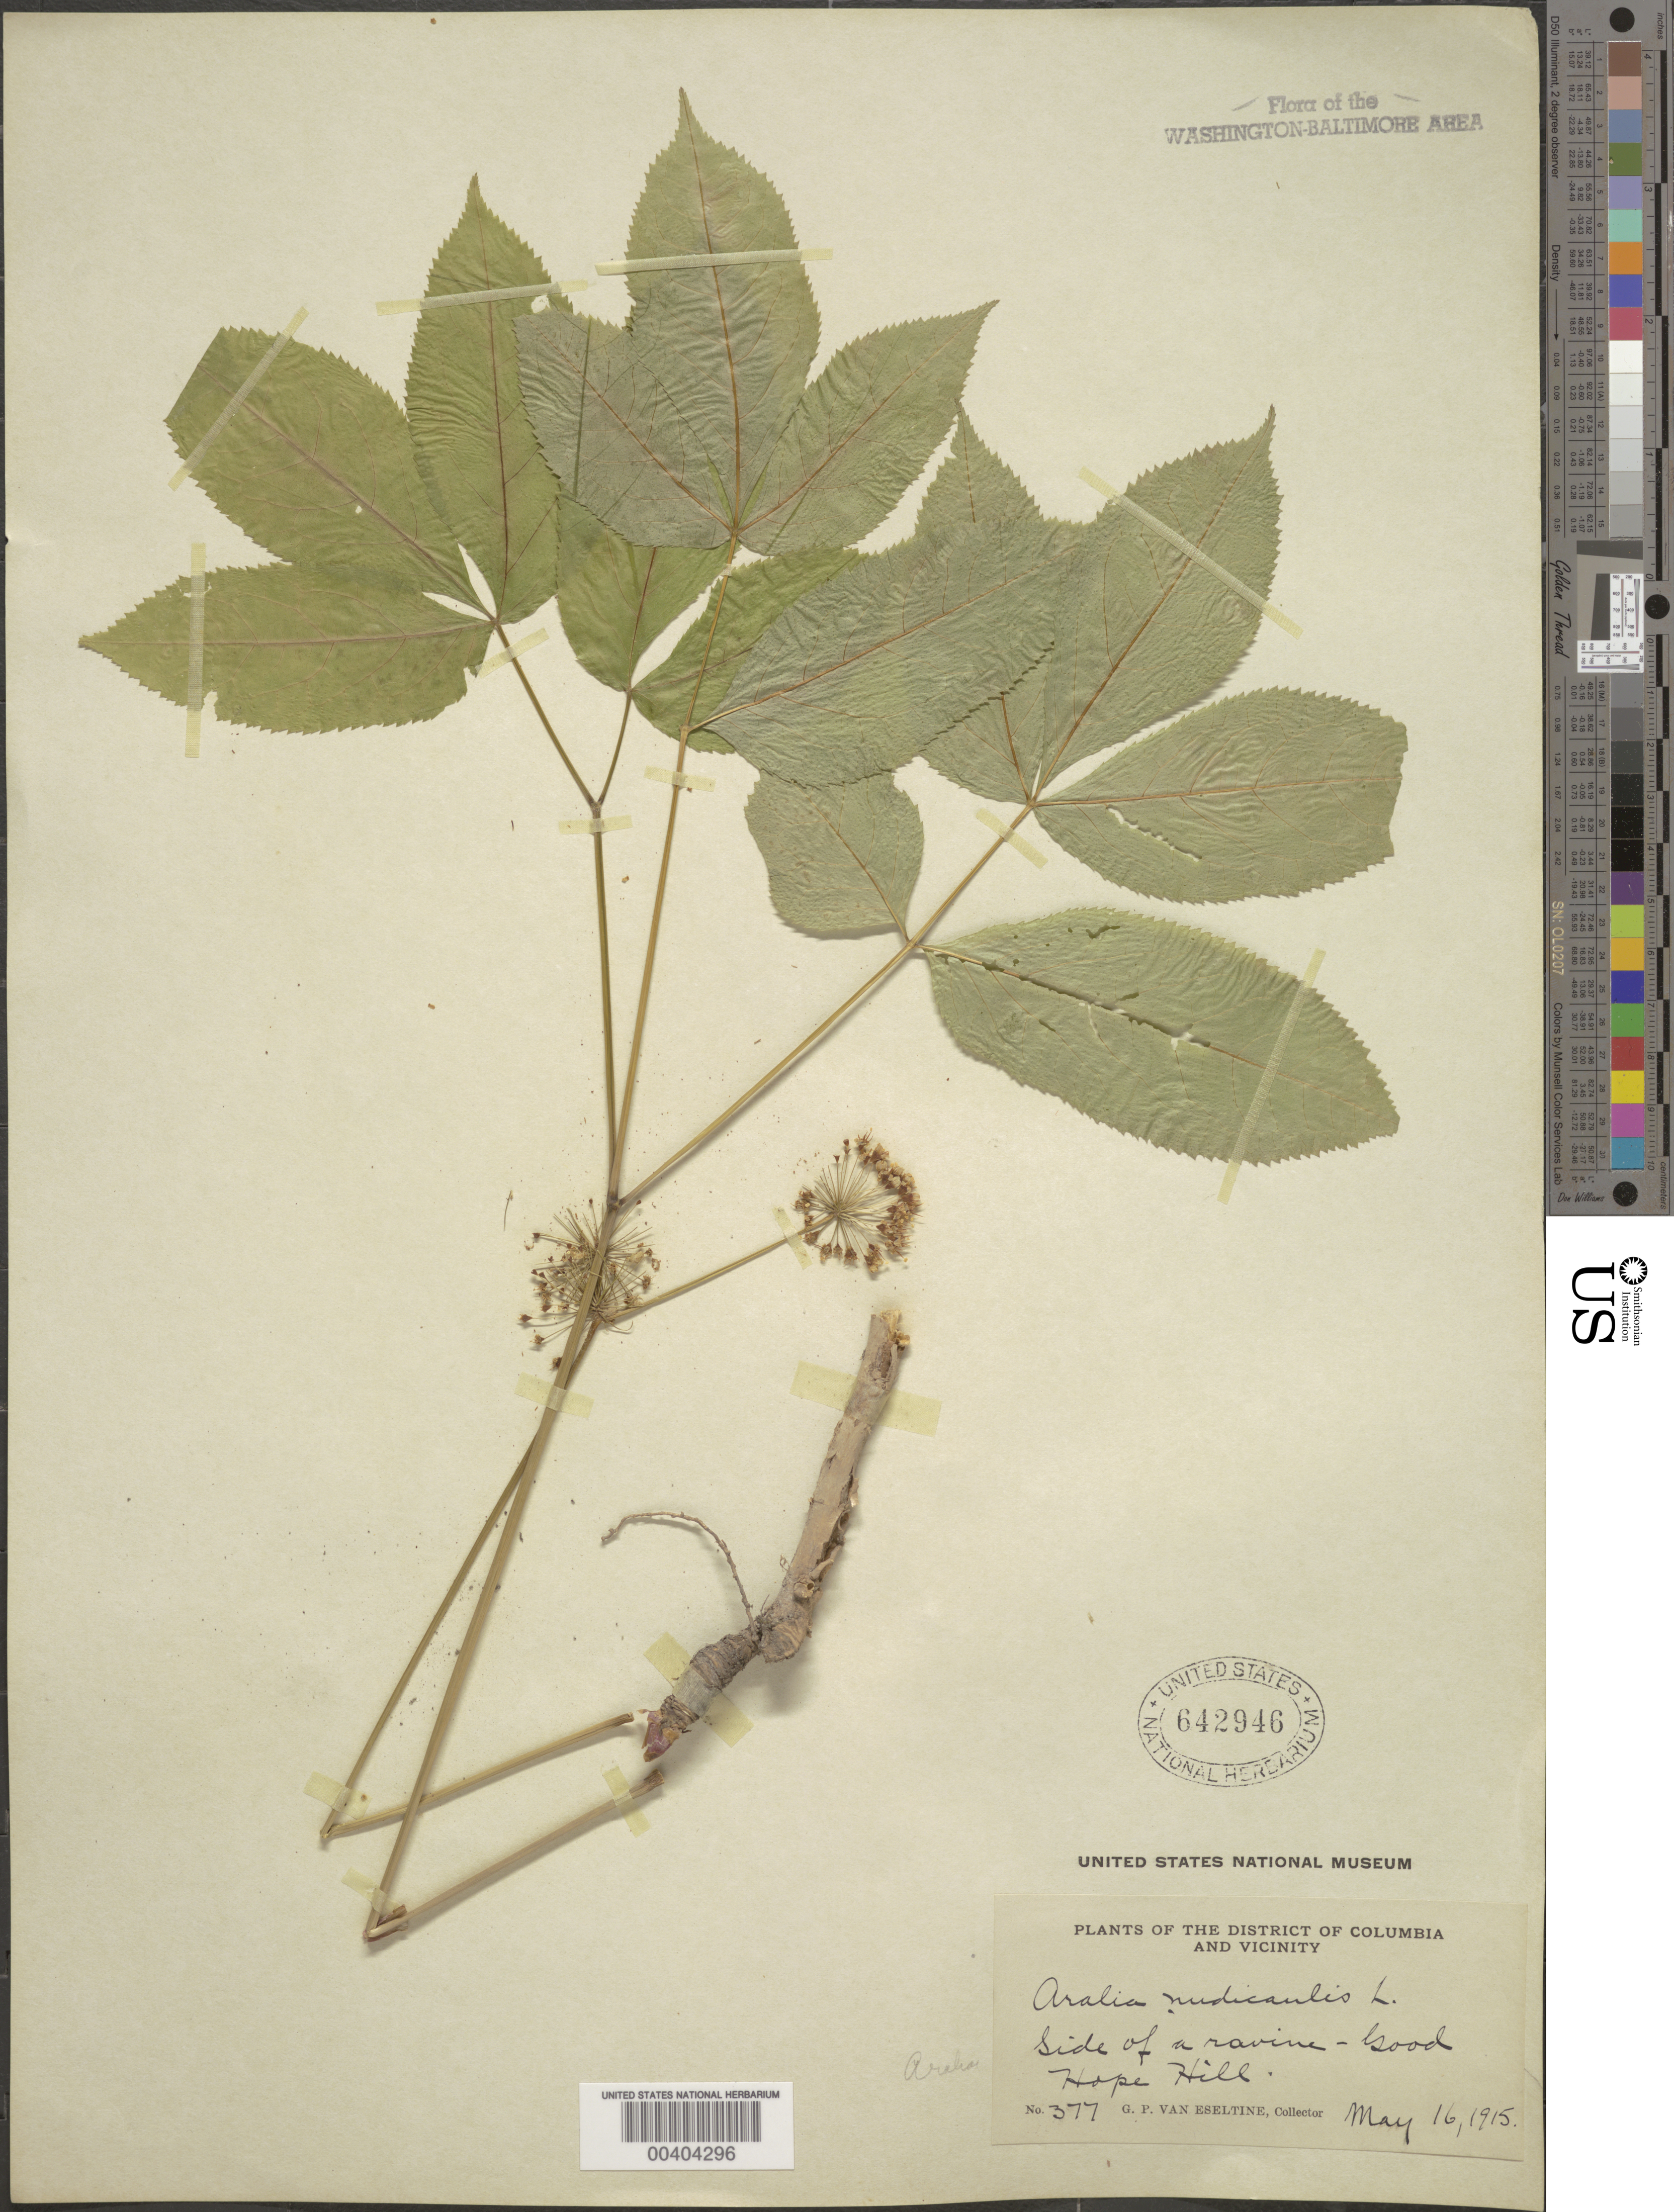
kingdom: Plantae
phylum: Tracheophyta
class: Magnoliopsida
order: Apiales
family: Araliaceae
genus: Aralia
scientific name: Aralia nudicaulis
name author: L.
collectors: G. P. Van Eseltine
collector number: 377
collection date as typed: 16 May 1915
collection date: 1915-05-16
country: United States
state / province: District of Columbia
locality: Good Hope Hill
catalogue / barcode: US 642946